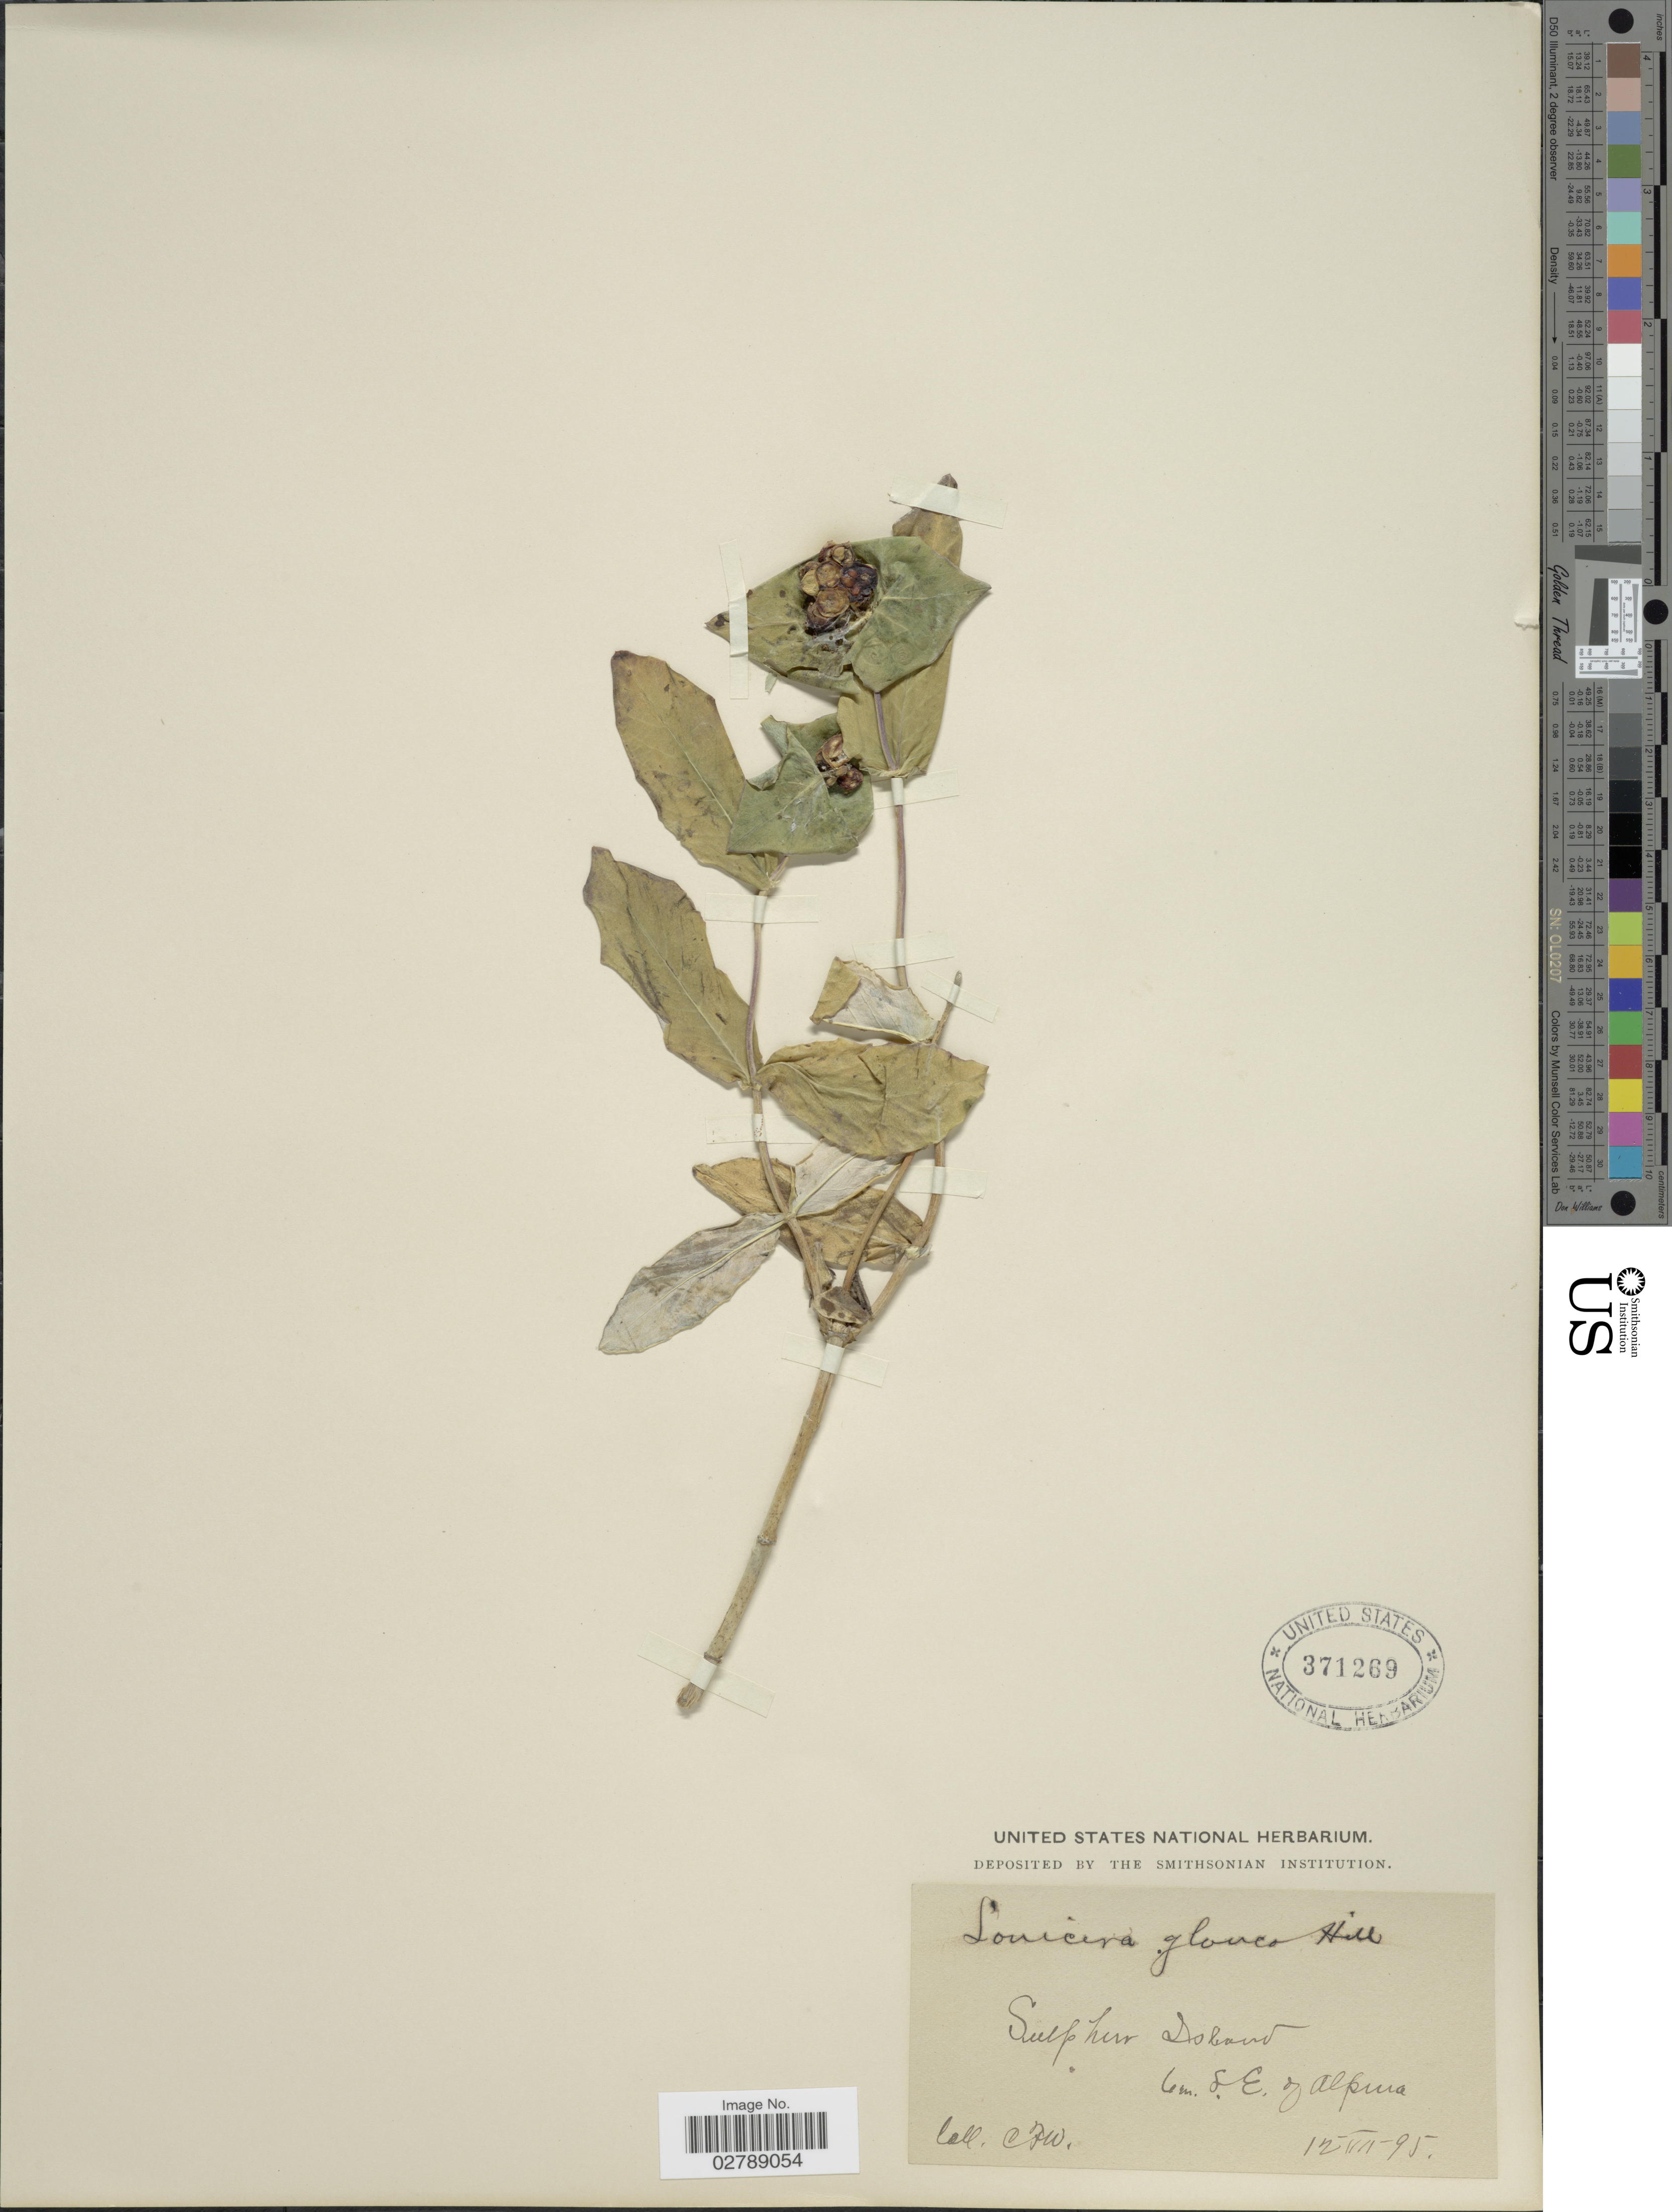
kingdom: Plantae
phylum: Tracheophyta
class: Magnoliopsida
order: Dipsacales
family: Caprifoliaceae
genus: Lonicera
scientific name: Lonicera dioica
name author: L.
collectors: C. F. W.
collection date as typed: Transcribed d/m/y: 12/7/95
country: India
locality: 6 mi S.E. of Alpura.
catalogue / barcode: US 371269